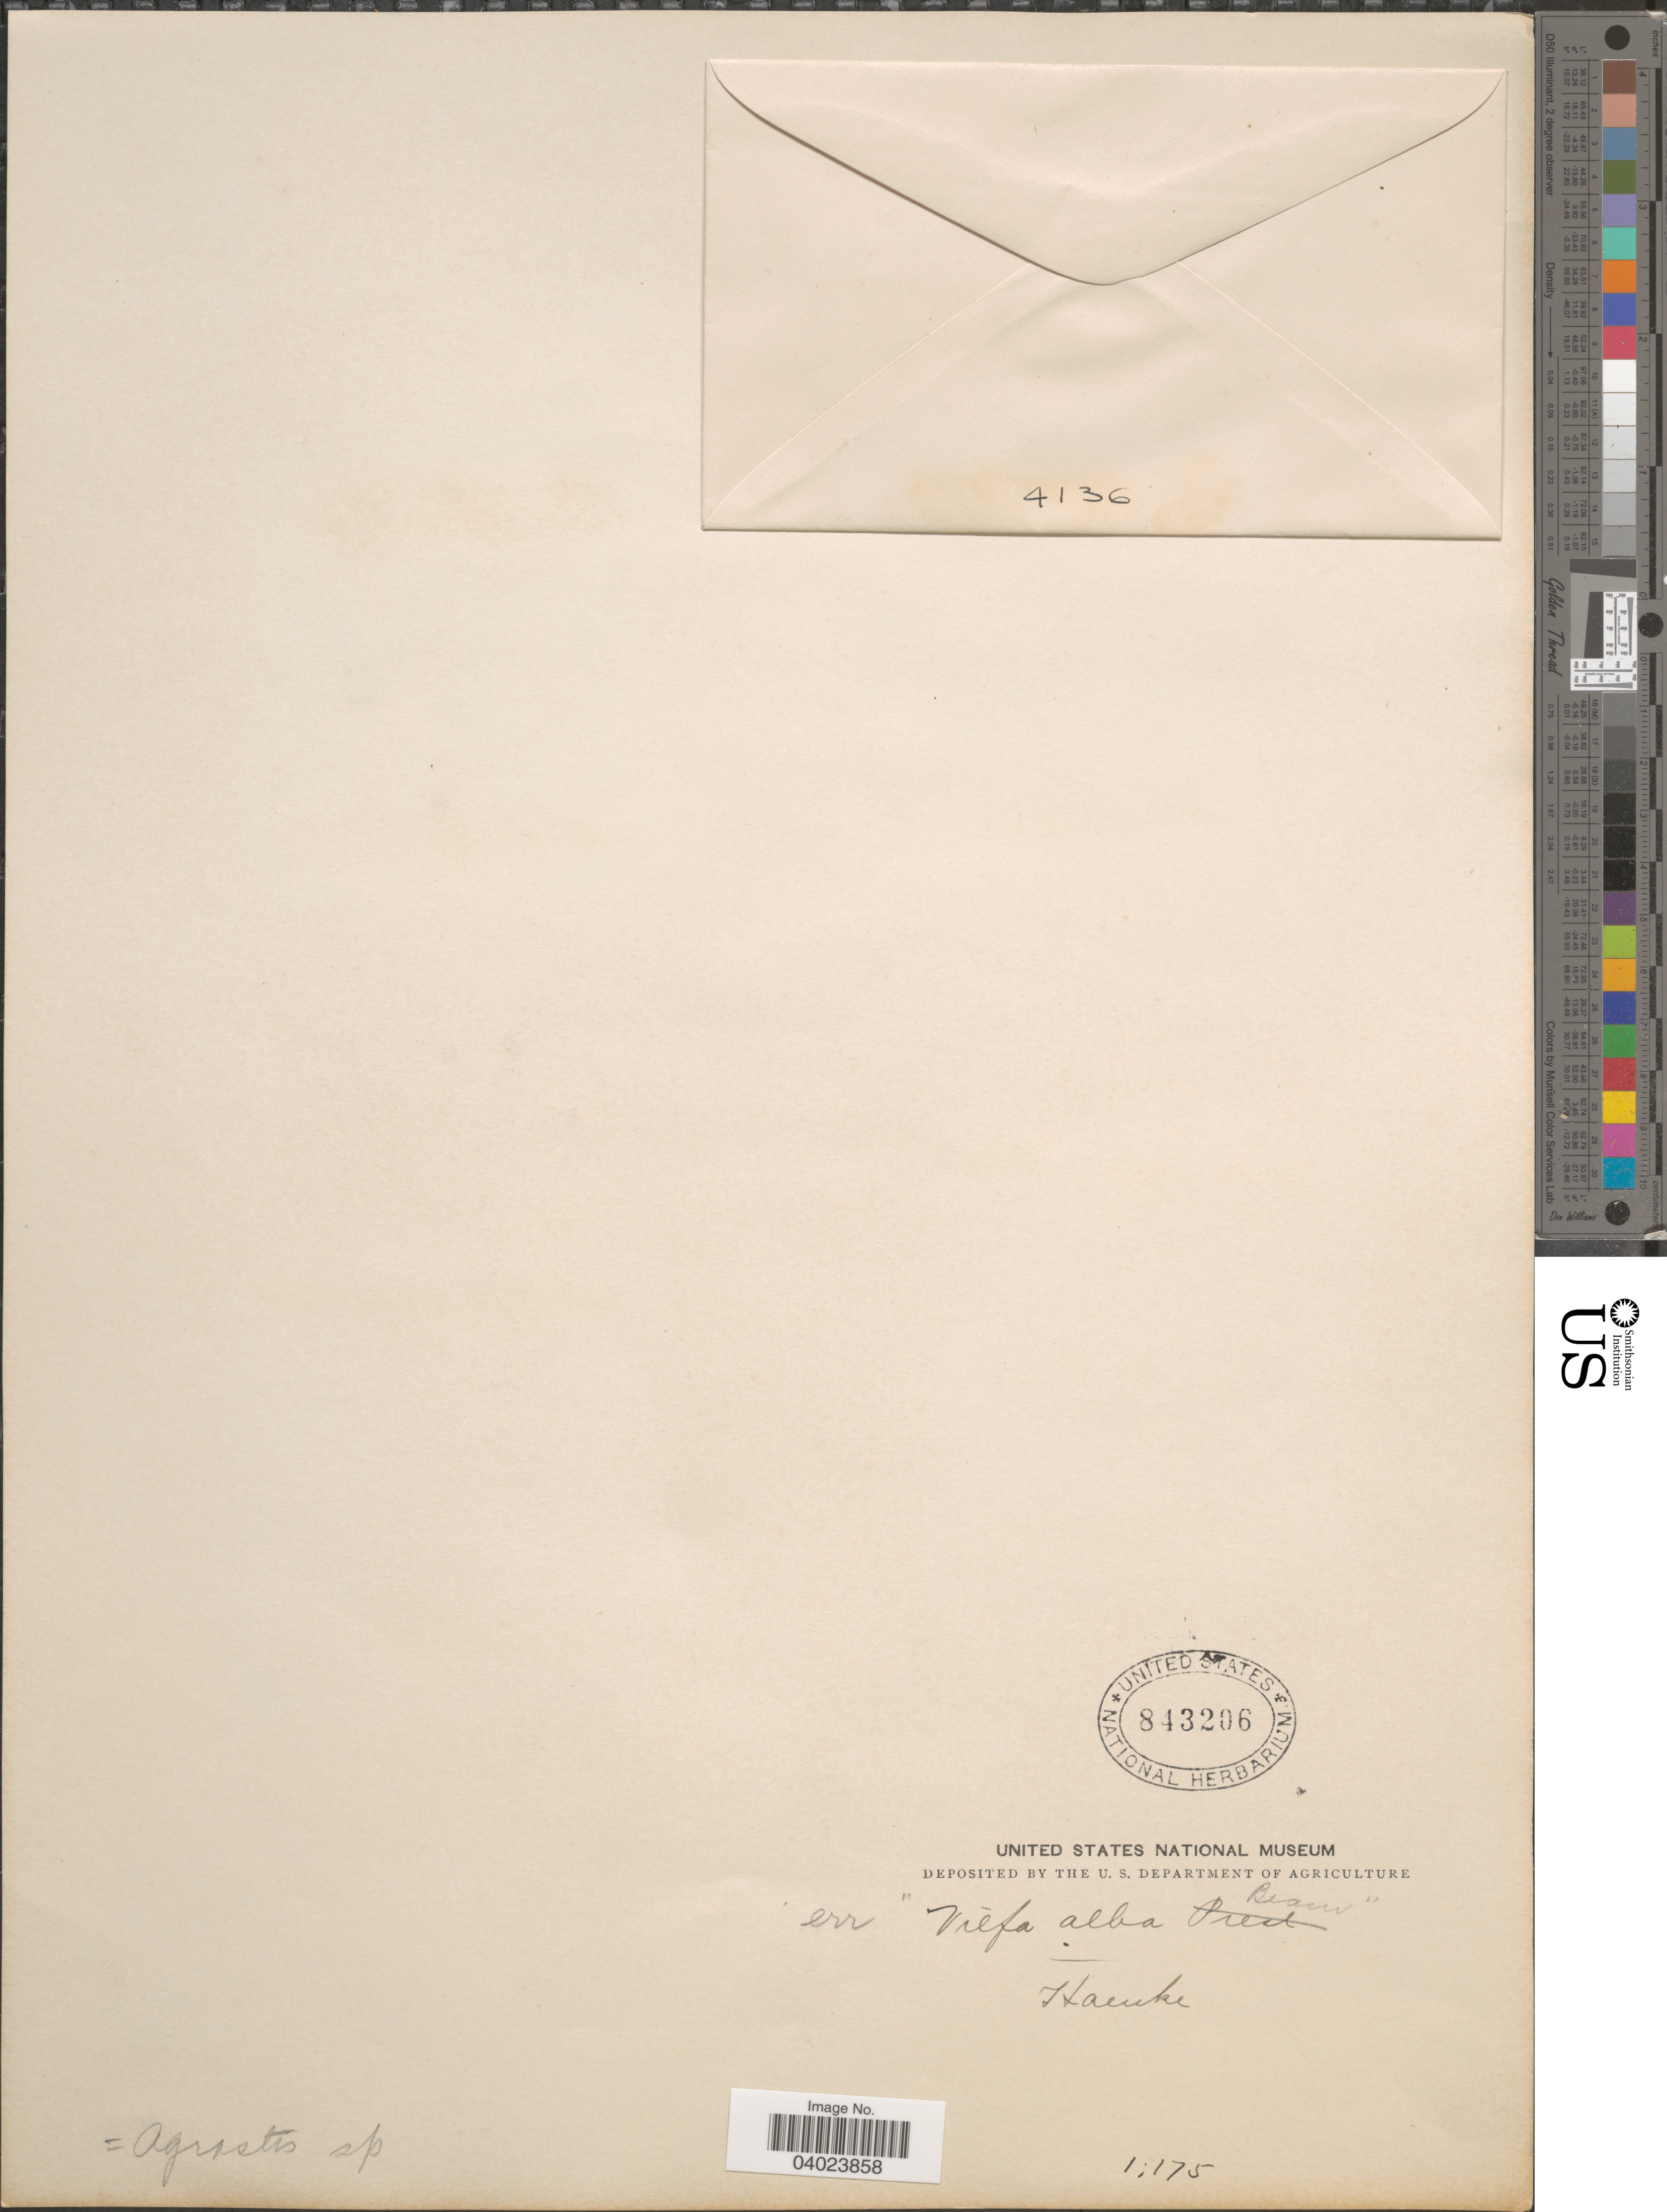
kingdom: Plantae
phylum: Tracheophyta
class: Liliopsida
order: Poales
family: Poaceae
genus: Agrostis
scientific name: Agrostis sp.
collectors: Haenke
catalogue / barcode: US 843206